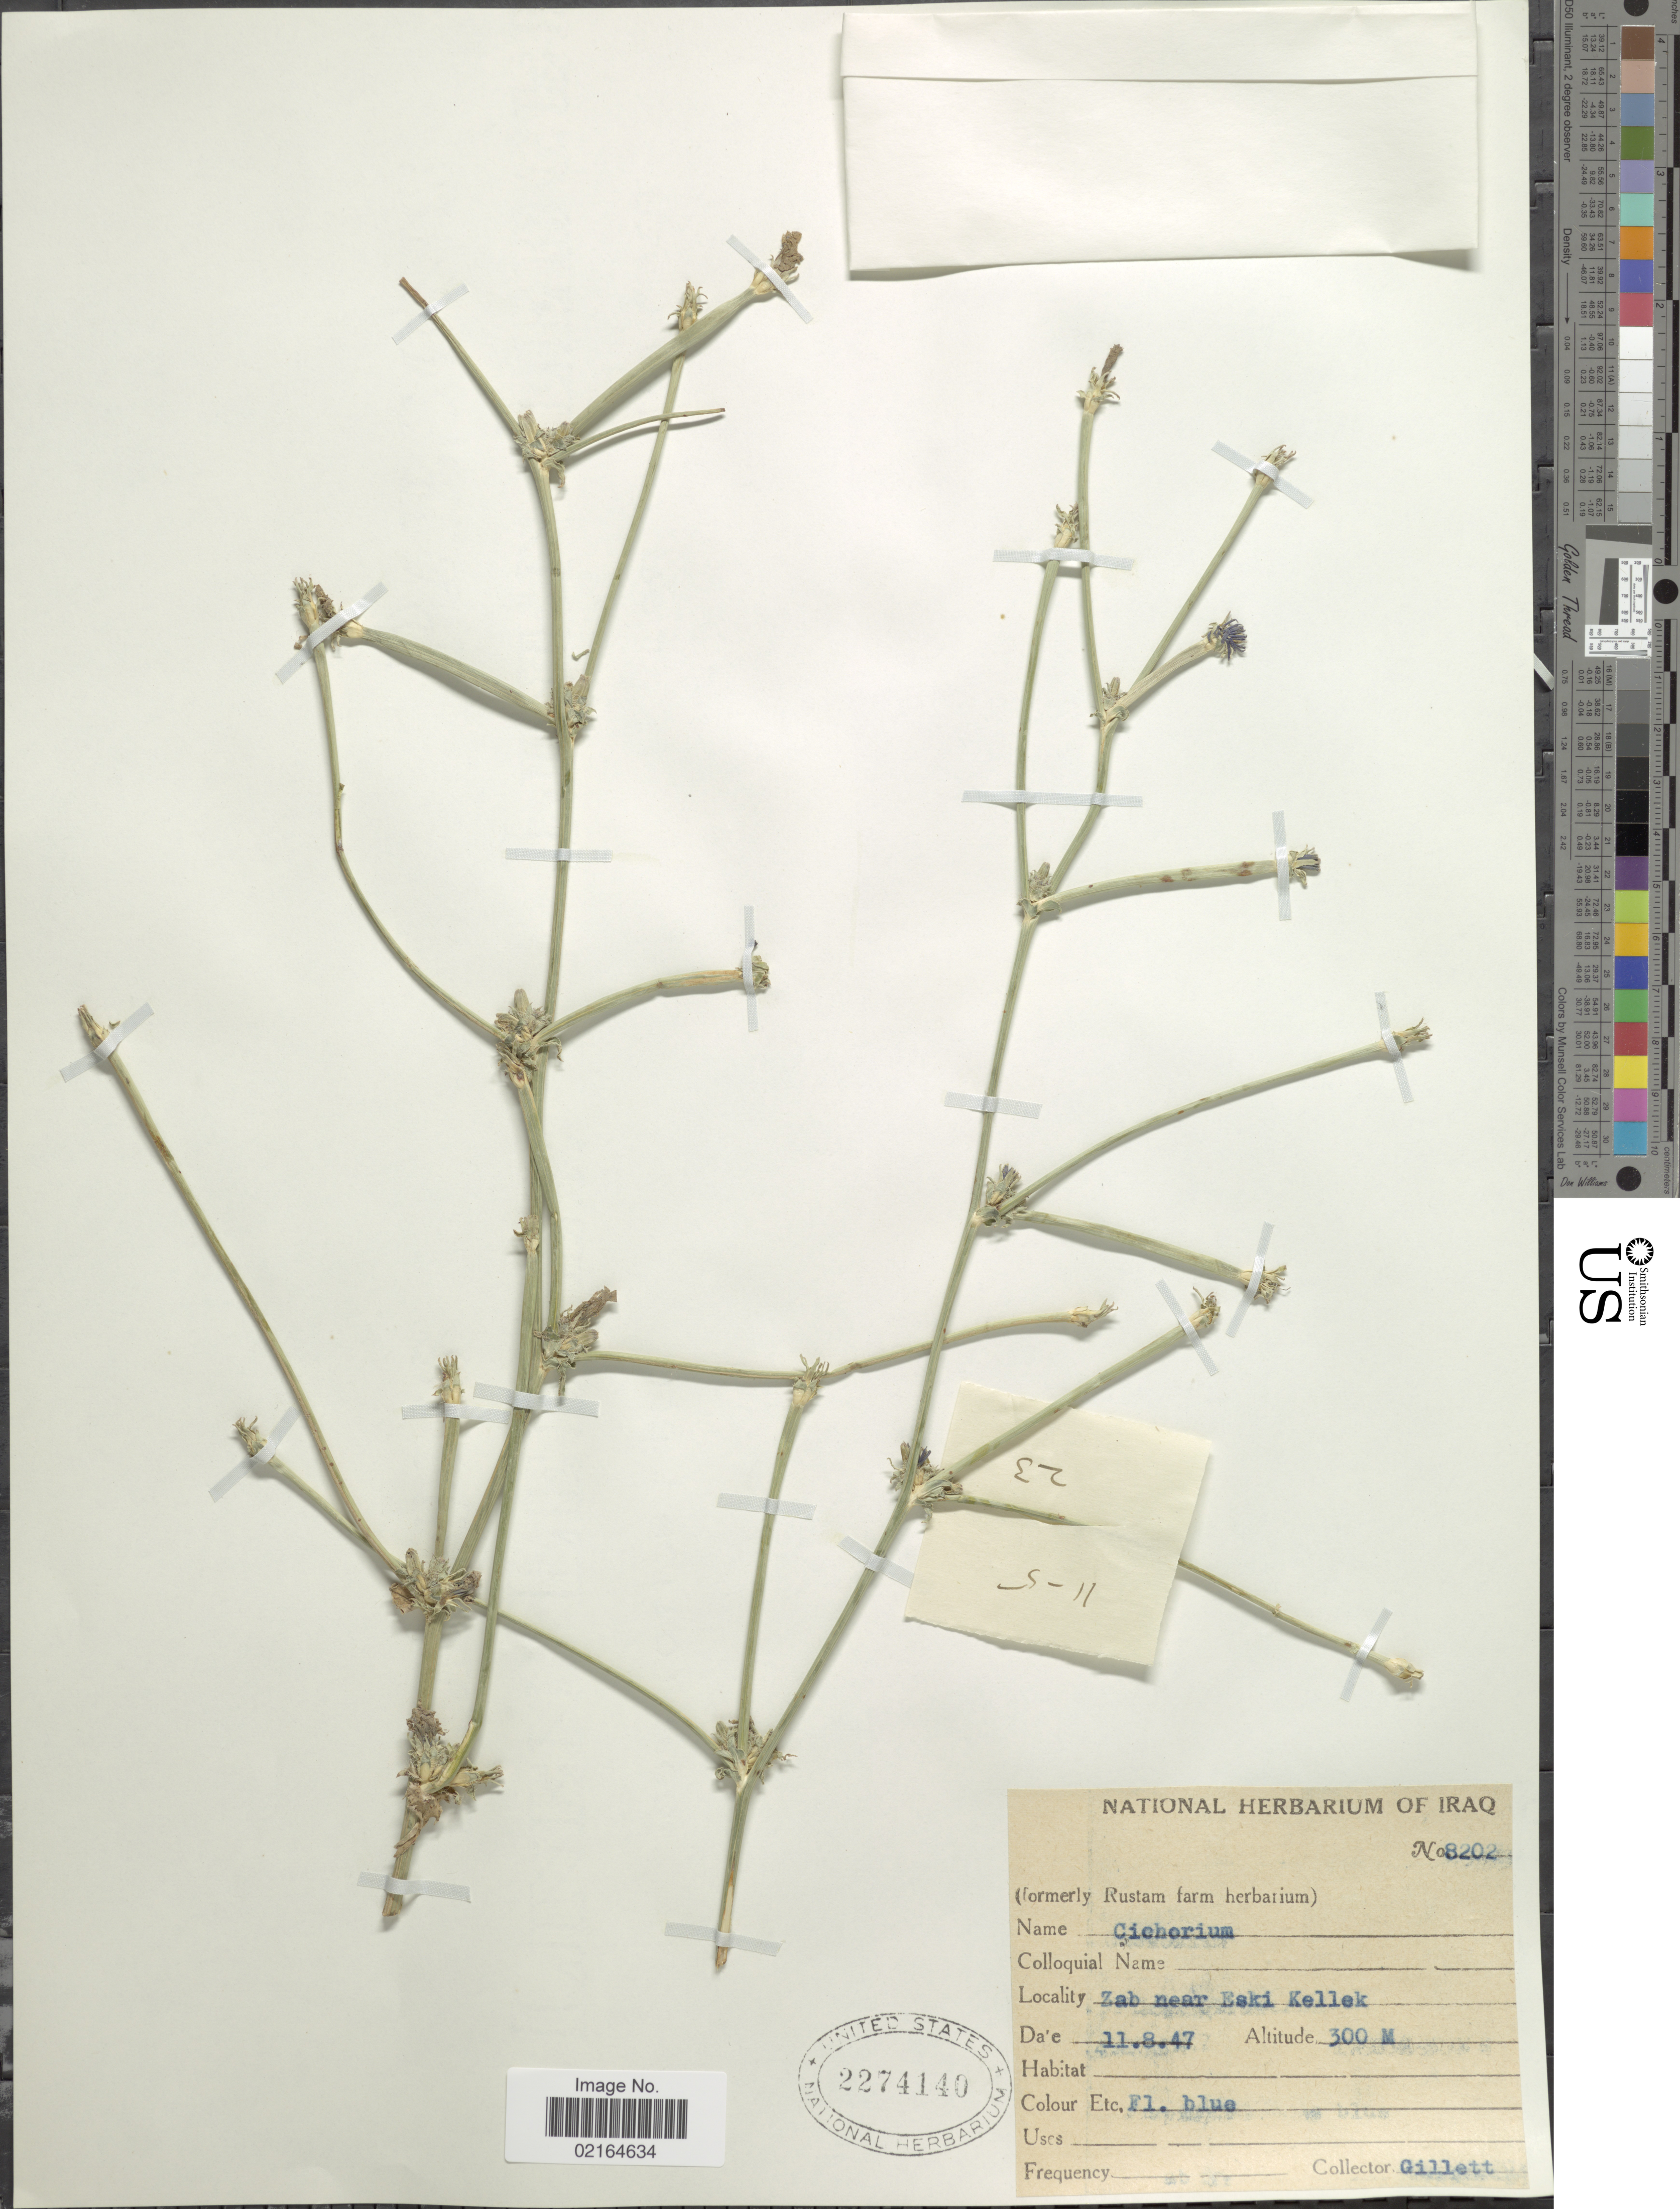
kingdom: Plantae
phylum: Tracheophyta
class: Magnoliopsida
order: Asterales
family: Asteraceae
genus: Cichorium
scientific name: Cichorium sp.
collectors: Gillett, --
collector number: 8202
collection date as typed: Transcribed d/m/y: 11/8/47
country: Iraq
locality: Zab near Eski Kellek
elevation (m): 300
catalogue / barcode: US 2274140